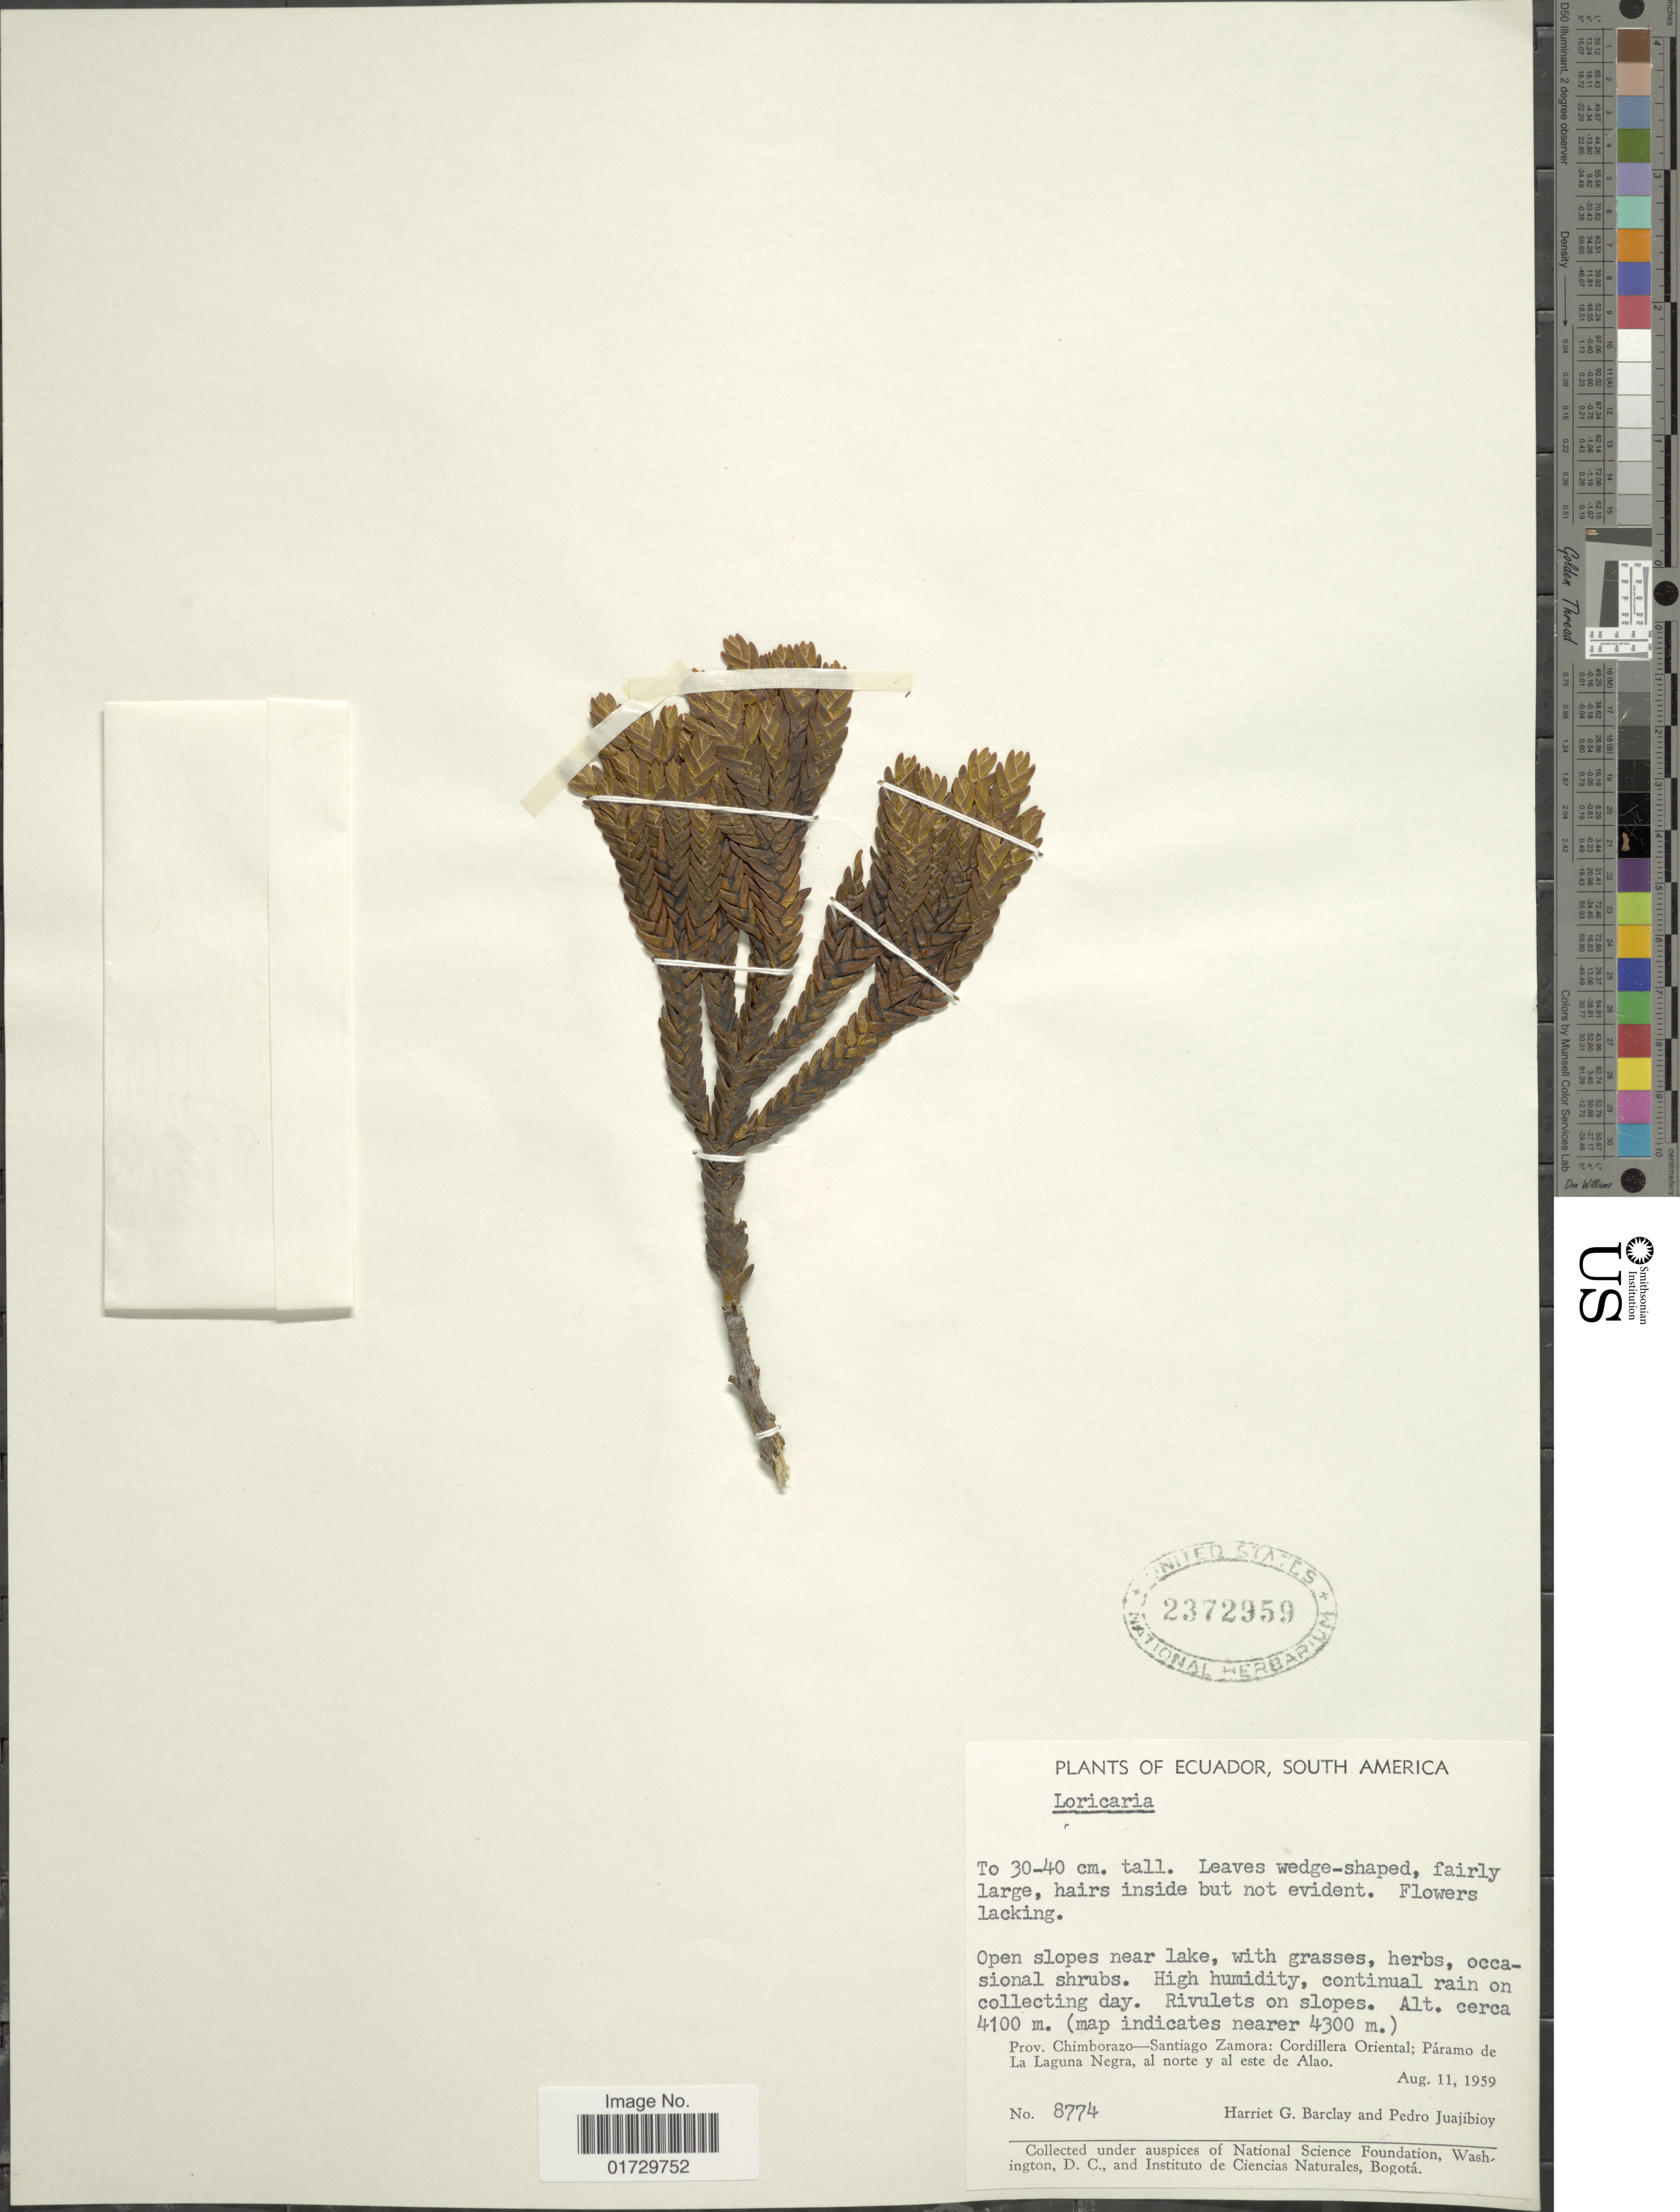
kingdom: Plantae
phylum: Tracheophyta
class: Magnoliopsida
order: Asterales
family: Asteraceae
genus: Loricaria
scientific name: Loricaria complanata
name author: (Sch. Bip.) Wedd.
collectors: H. G. Barclay & P. Juajibioy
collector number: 8774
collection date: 1959-08-11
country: Ecuador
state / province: Chimborazo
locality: Santiago-Zamora: Cordillera Oriental; Paramo de La Laguna Negra, al norte y al este de Alao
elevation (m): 4100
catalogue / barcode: US 2372959